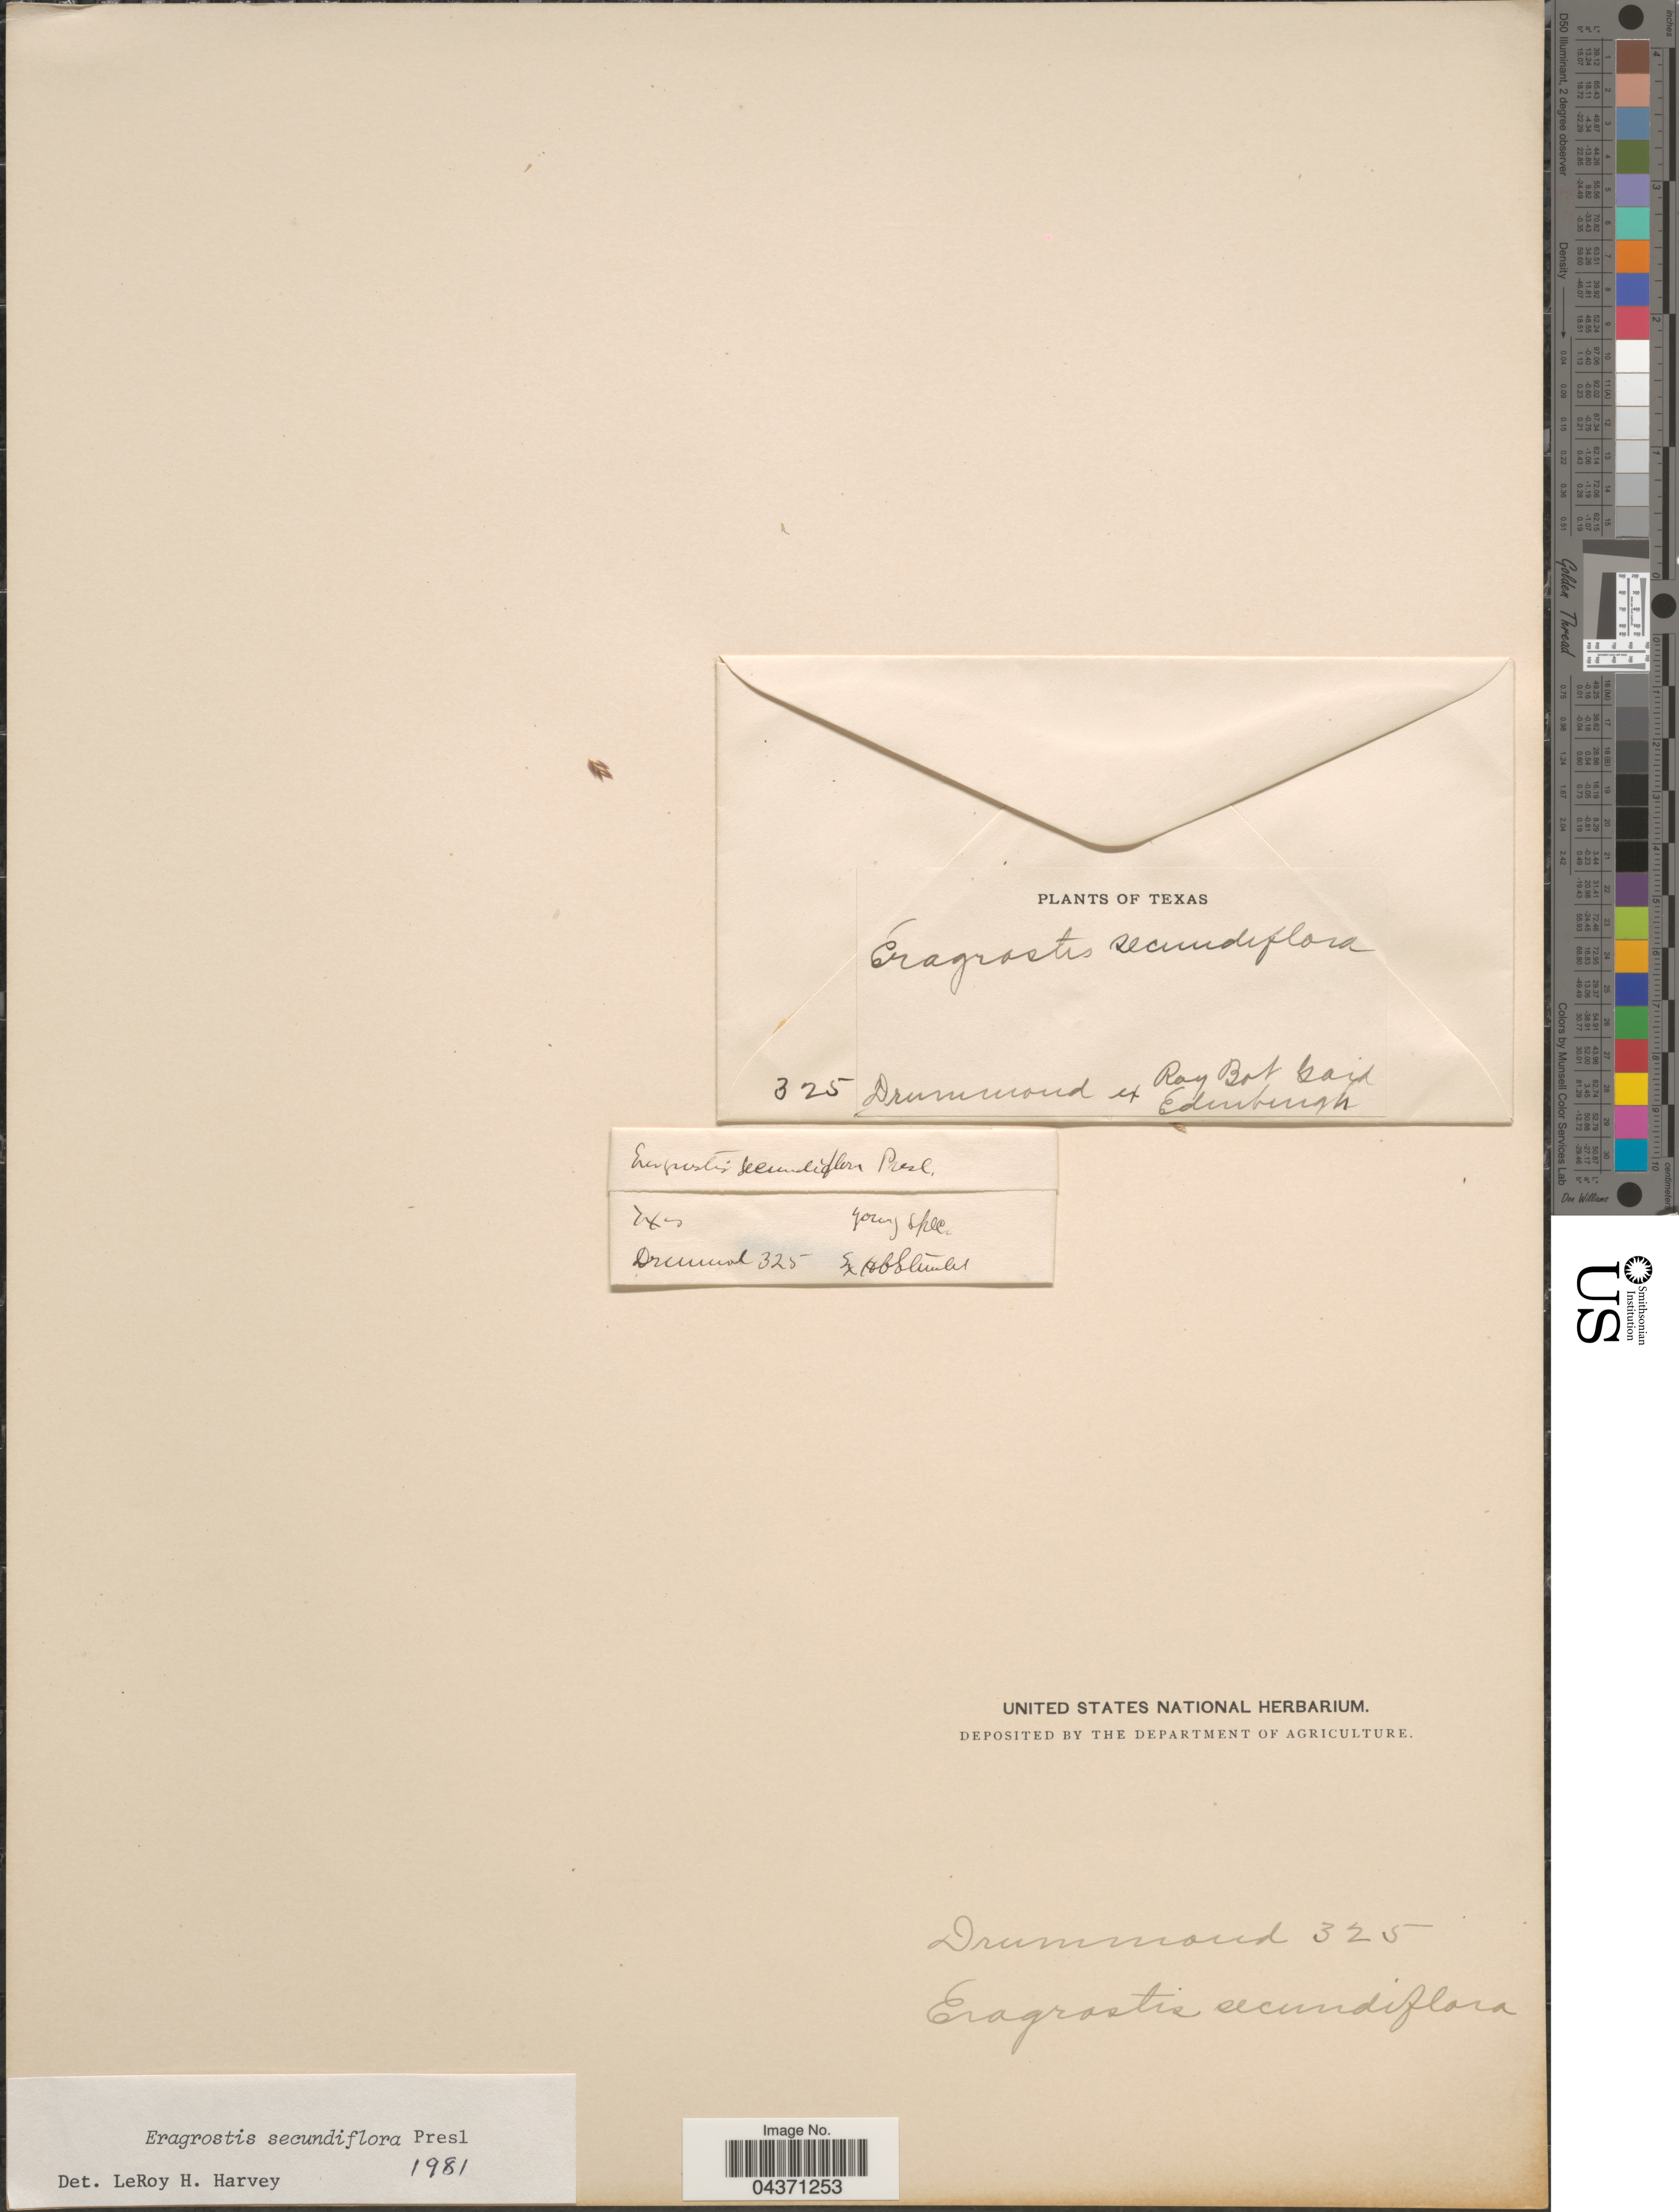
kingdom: Plantae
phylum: Tracheophyta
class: Liliopsida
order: Poales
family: Poaceae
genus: Eragrostis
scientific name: Eragrostis secundiflora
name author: J. Presl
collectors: -. Drummond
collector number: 325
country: United States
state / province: Texas